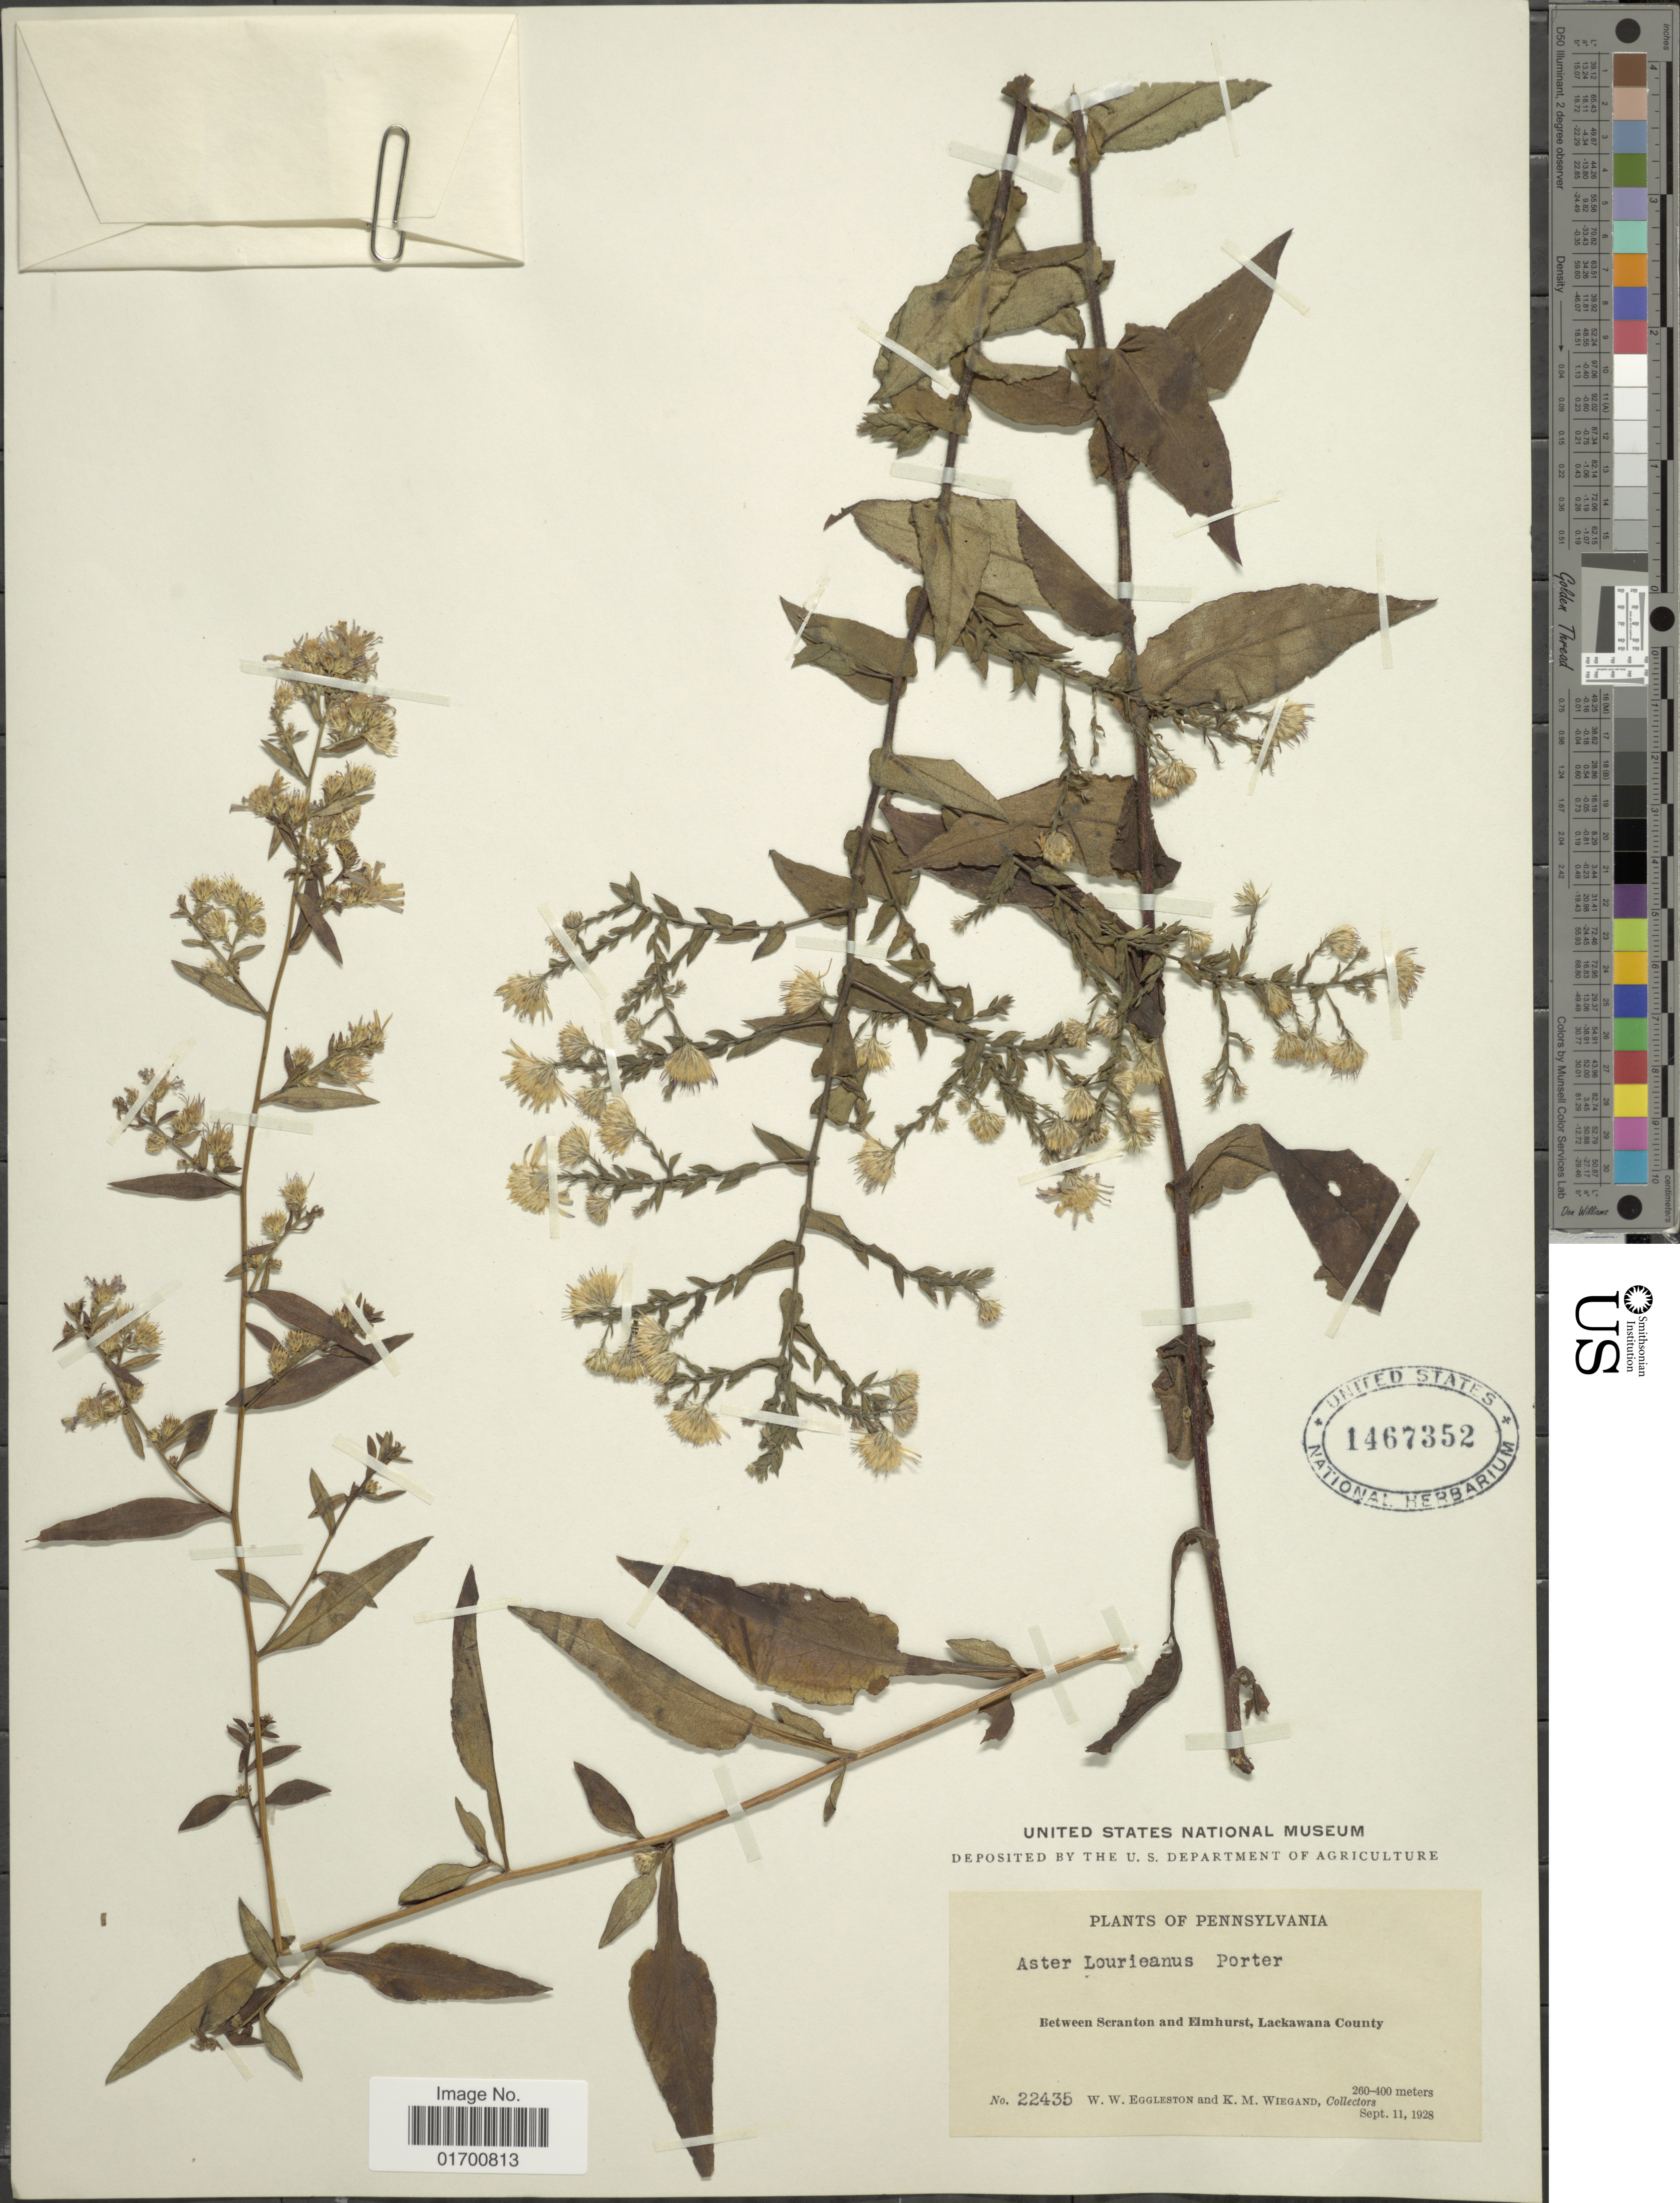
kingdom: Plantae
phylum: Tracheophyta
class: Magnoliopsida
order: Asterales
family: Asteraceae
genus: Symphyotrichum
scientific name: Symphyotrichum lowrieanum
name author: (Porter) G.L. Nesom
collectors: W. W. Eggleston & K. M. Wiegand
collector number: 22435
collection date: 1928-09-11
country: United States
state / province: Pennsylvania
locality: Between Scranton and Elmburst, Lackawana County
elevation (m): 200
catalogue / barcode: US 1467352